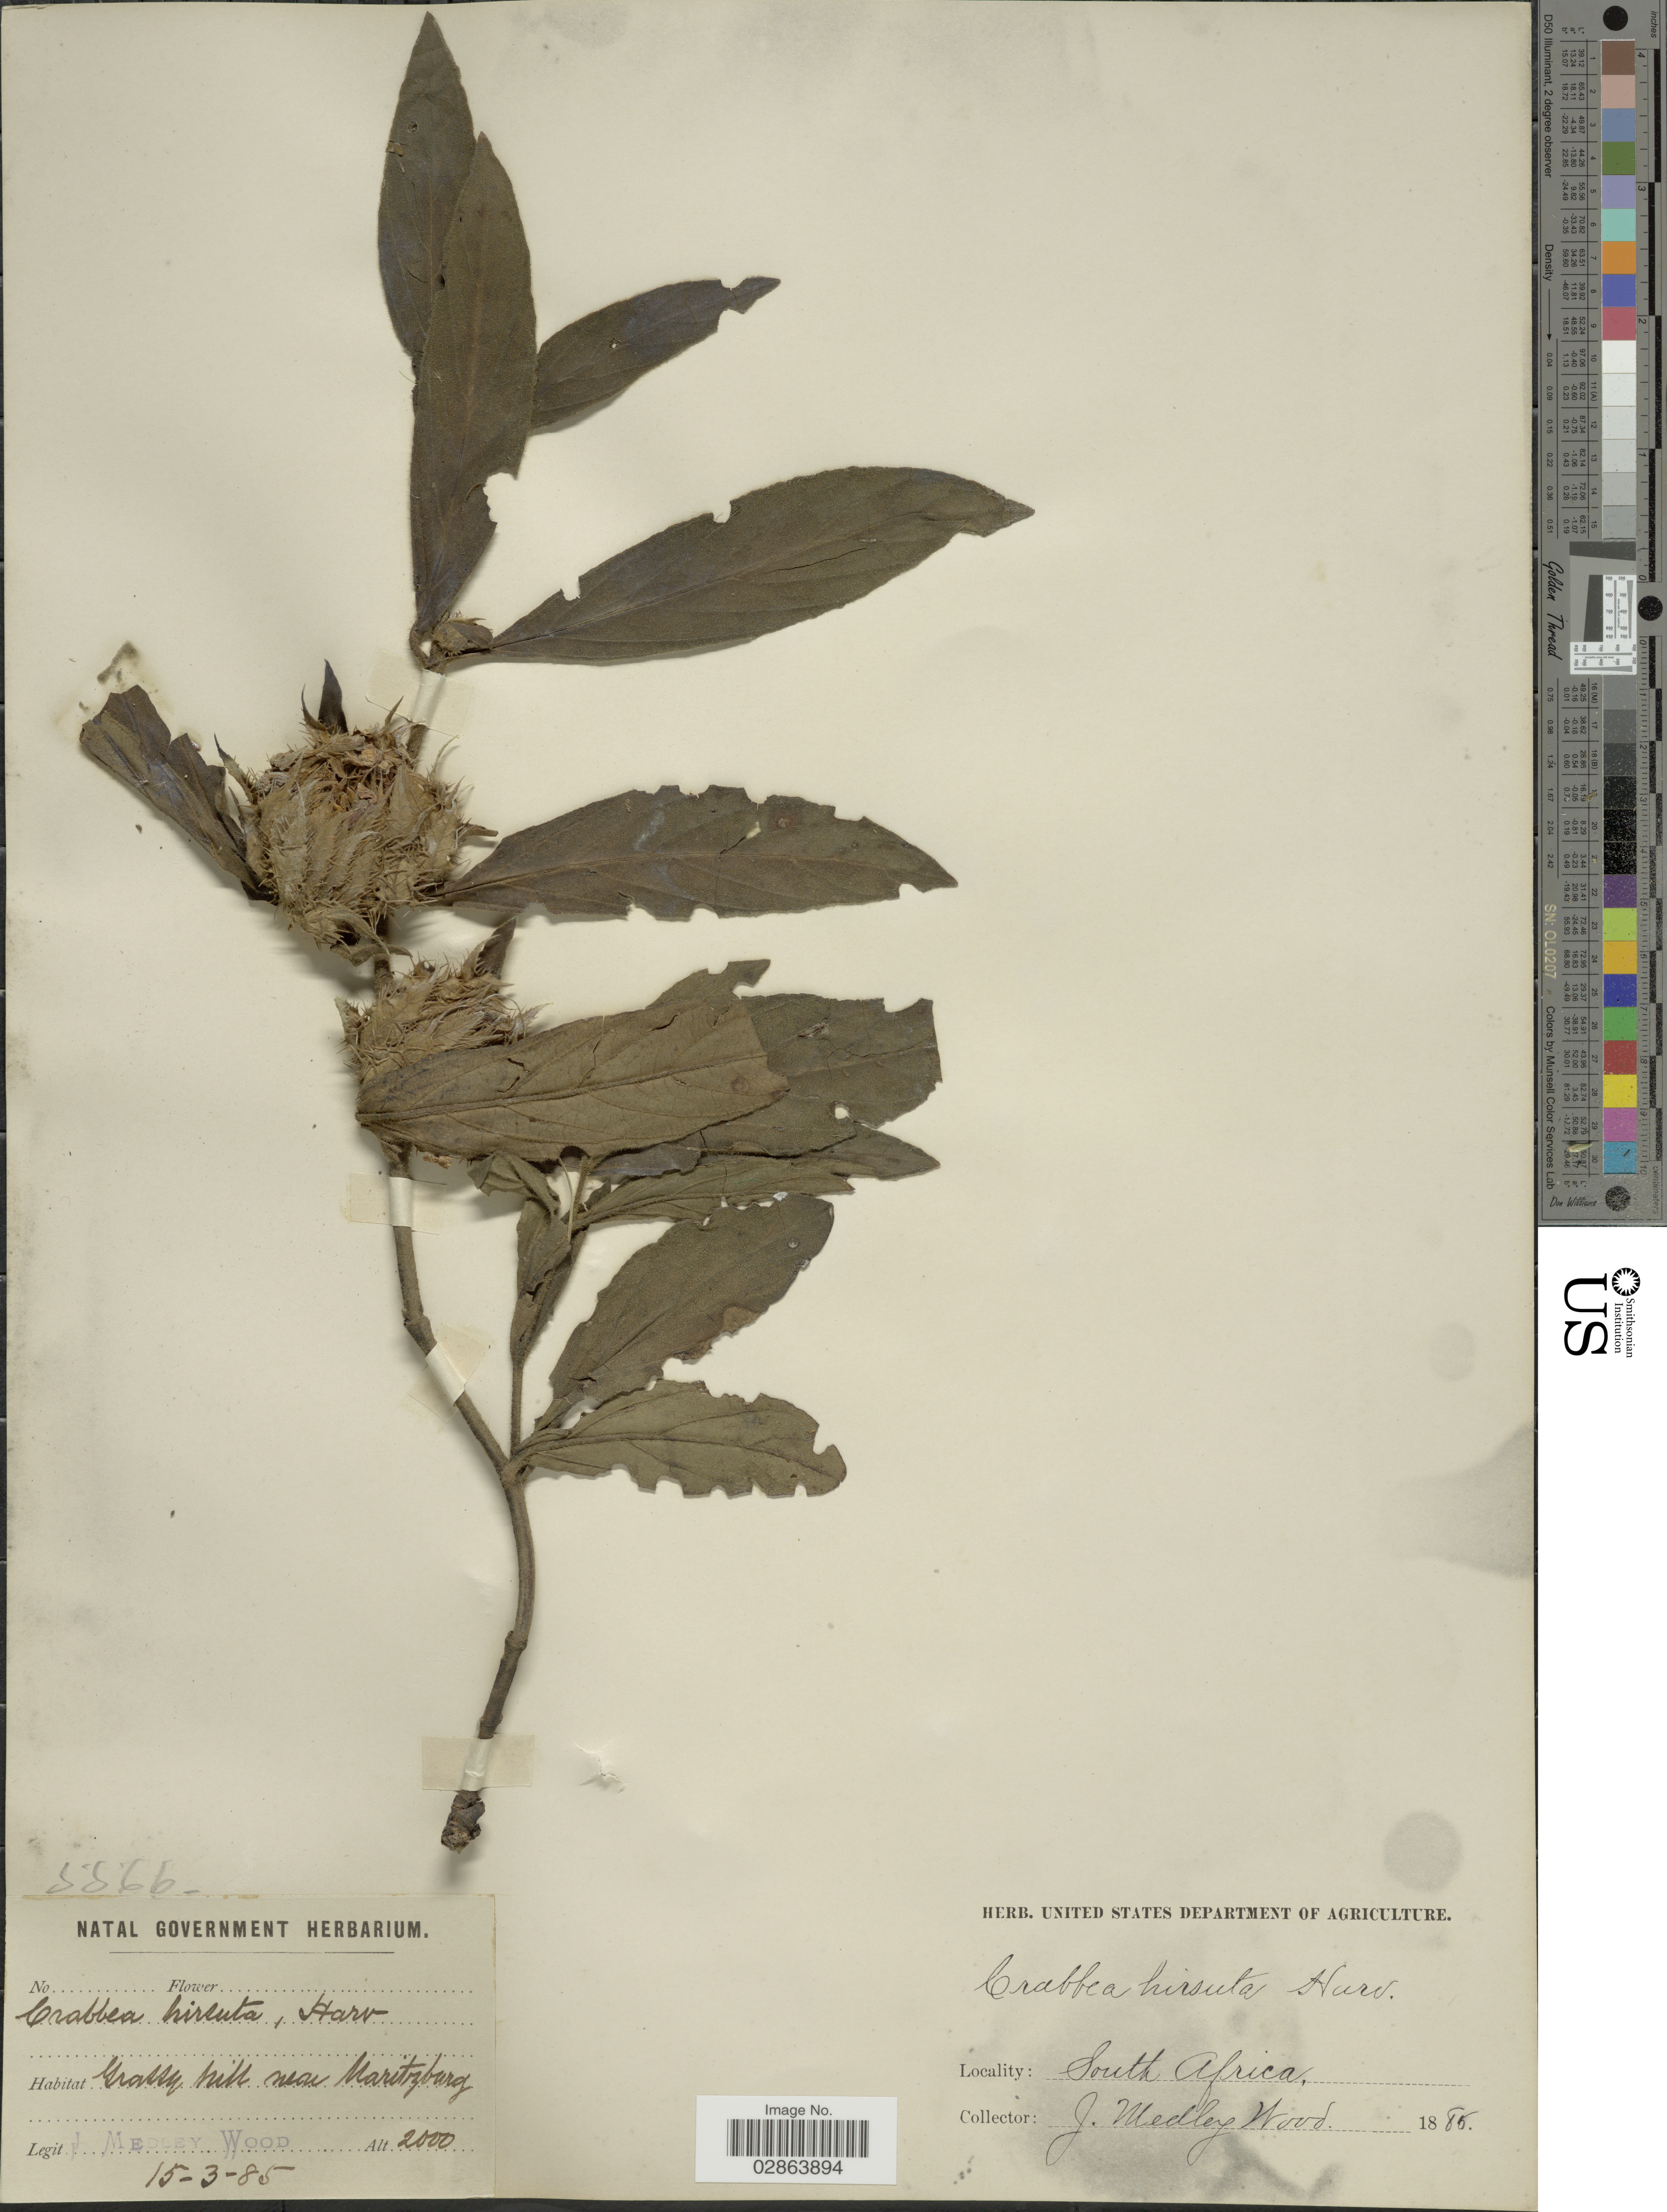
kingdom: Plantae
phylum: Tracheophyta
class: Magnoliopsida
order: Lamiales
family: Acanthaceae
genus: Crabbea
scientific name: Crabbea hirsuta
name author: Harv.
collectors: J. Medley Wood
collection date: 1885-08-15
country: South Africa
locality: Grassy hill near Maritzburg.